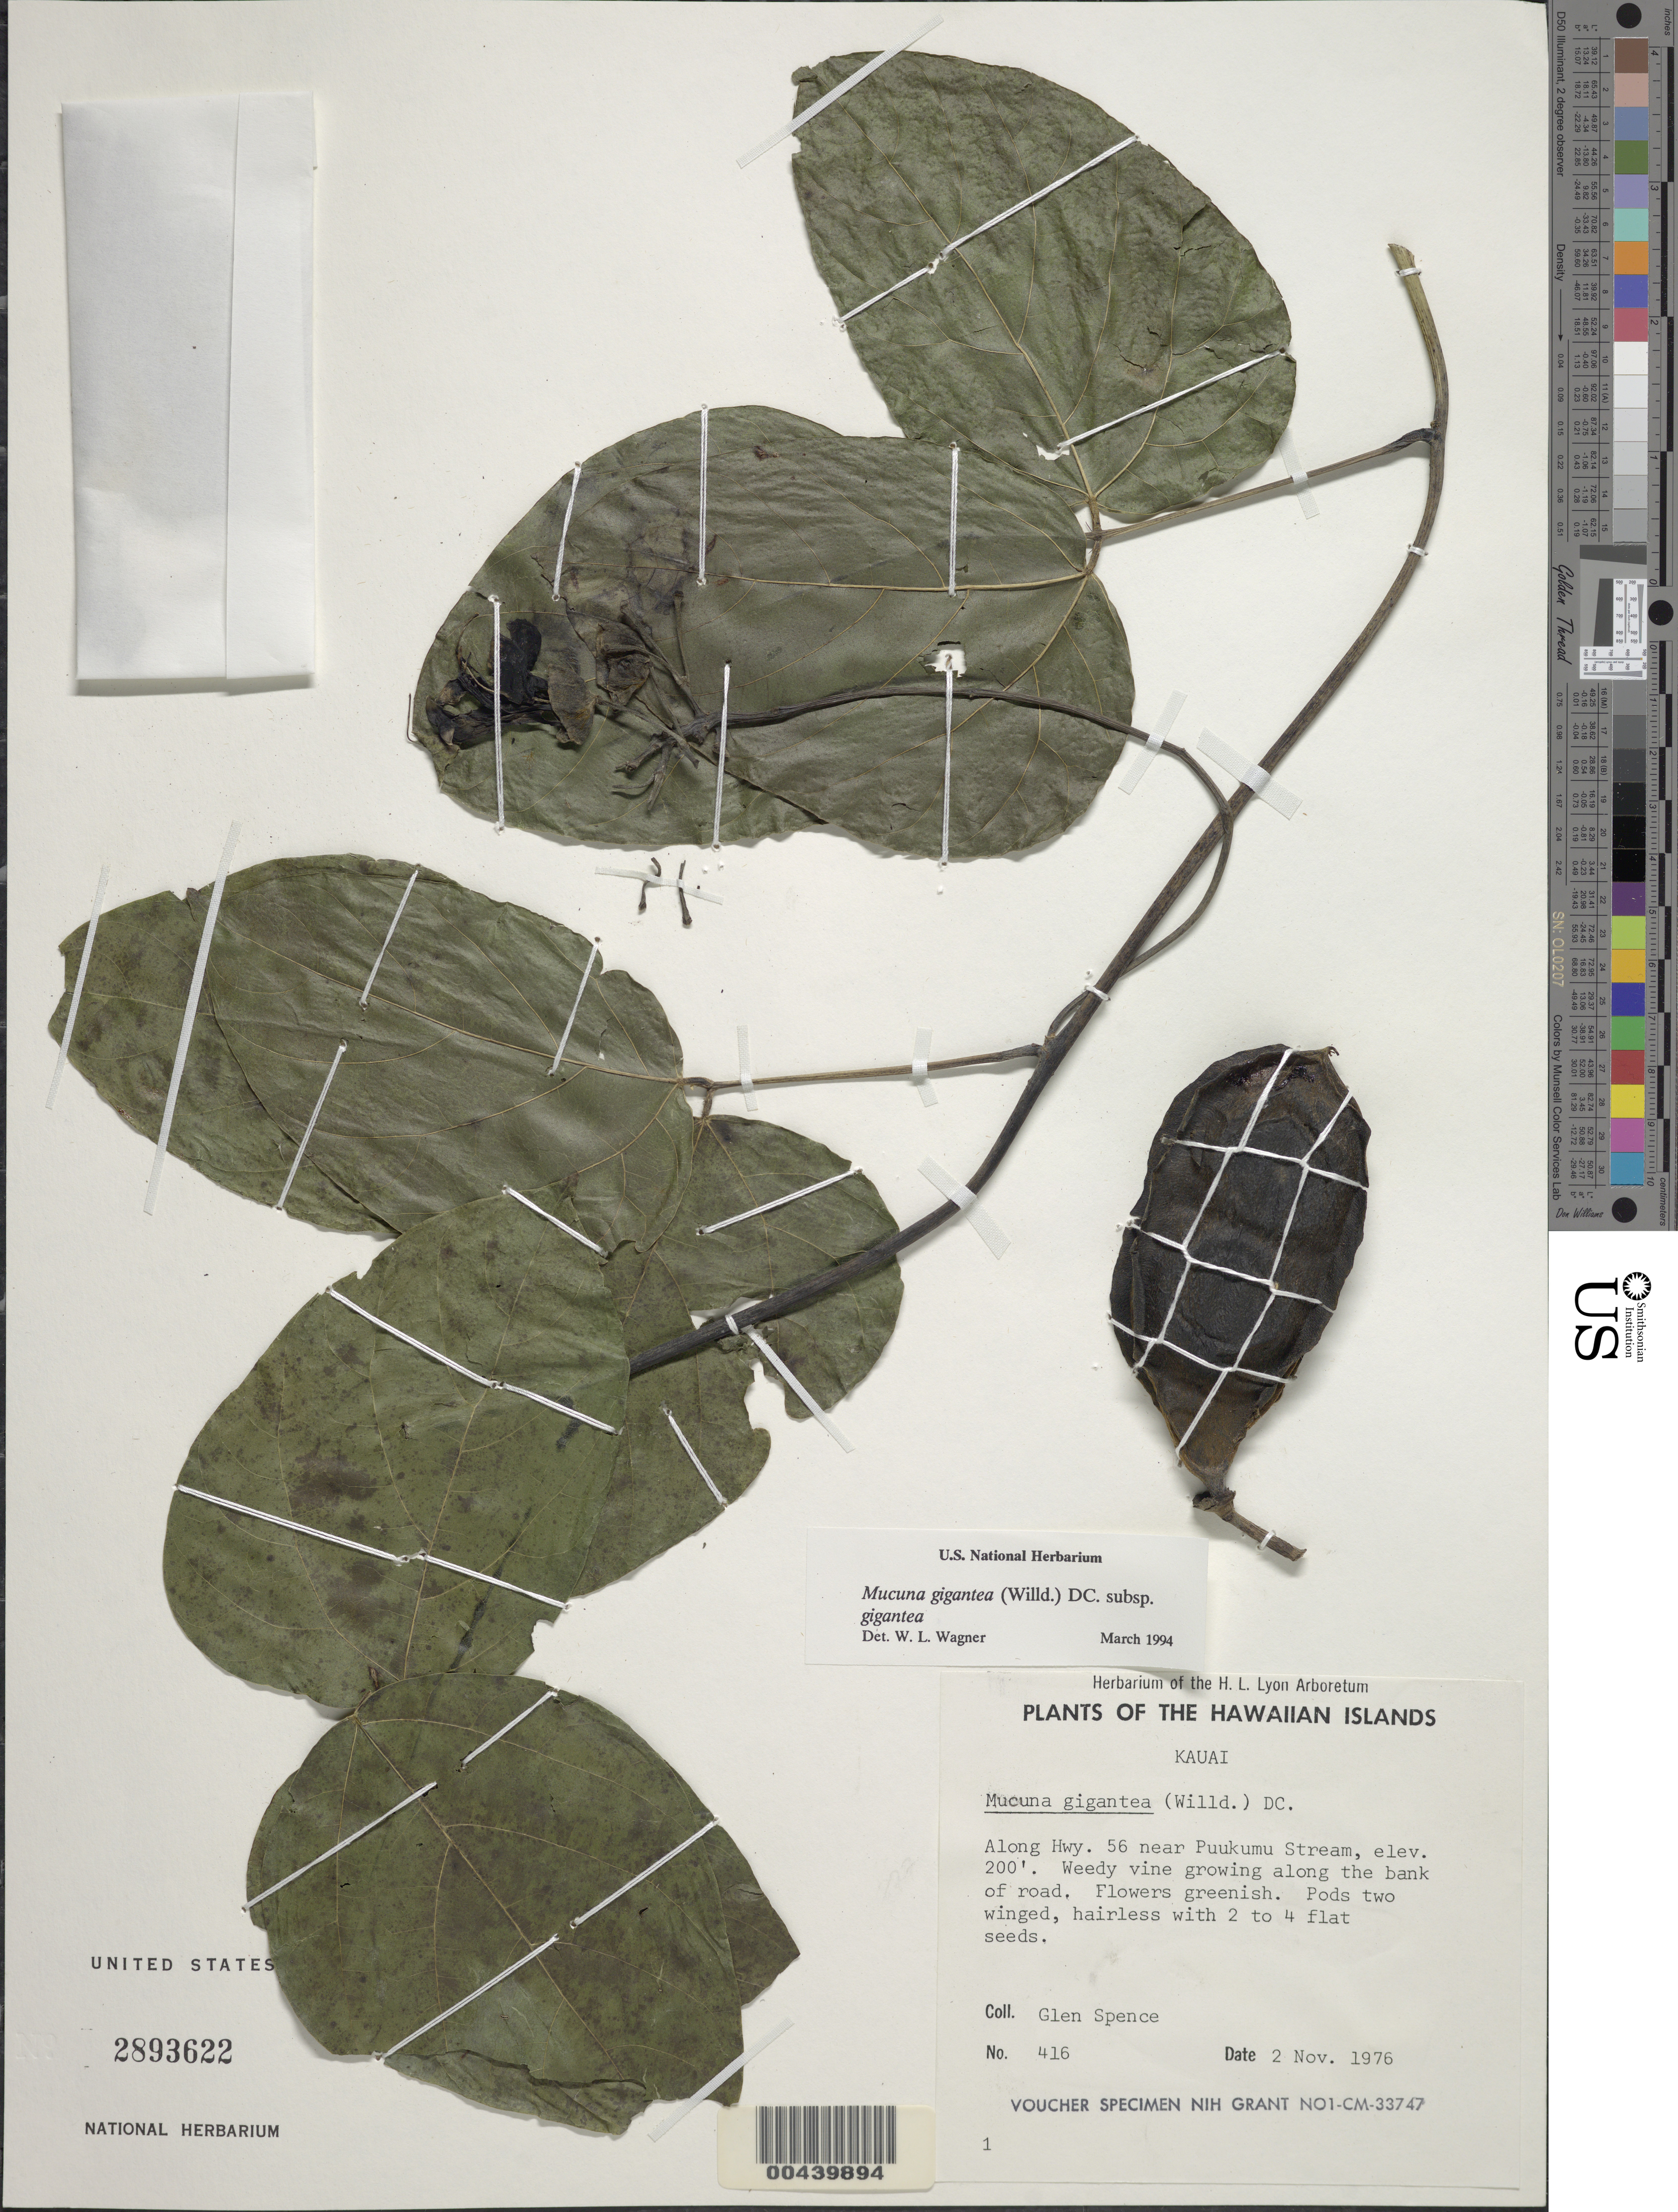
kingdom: Plantae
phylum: Tracheophyta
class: Magnoliopsida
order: Fabales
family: Fabaceae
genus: Mucuna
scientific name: Mucuna gigantea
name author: (Willd.) DC.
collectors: G. Spence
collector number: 416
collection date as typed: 2 Nov 1976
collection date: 1976-11-02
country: United States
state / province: Hawaii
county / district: Kauai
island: Kaua'i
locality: Along Hwy. 56 near Puukumu Stream, growing along the bank of road.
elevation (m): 61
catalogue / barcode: US 2893622